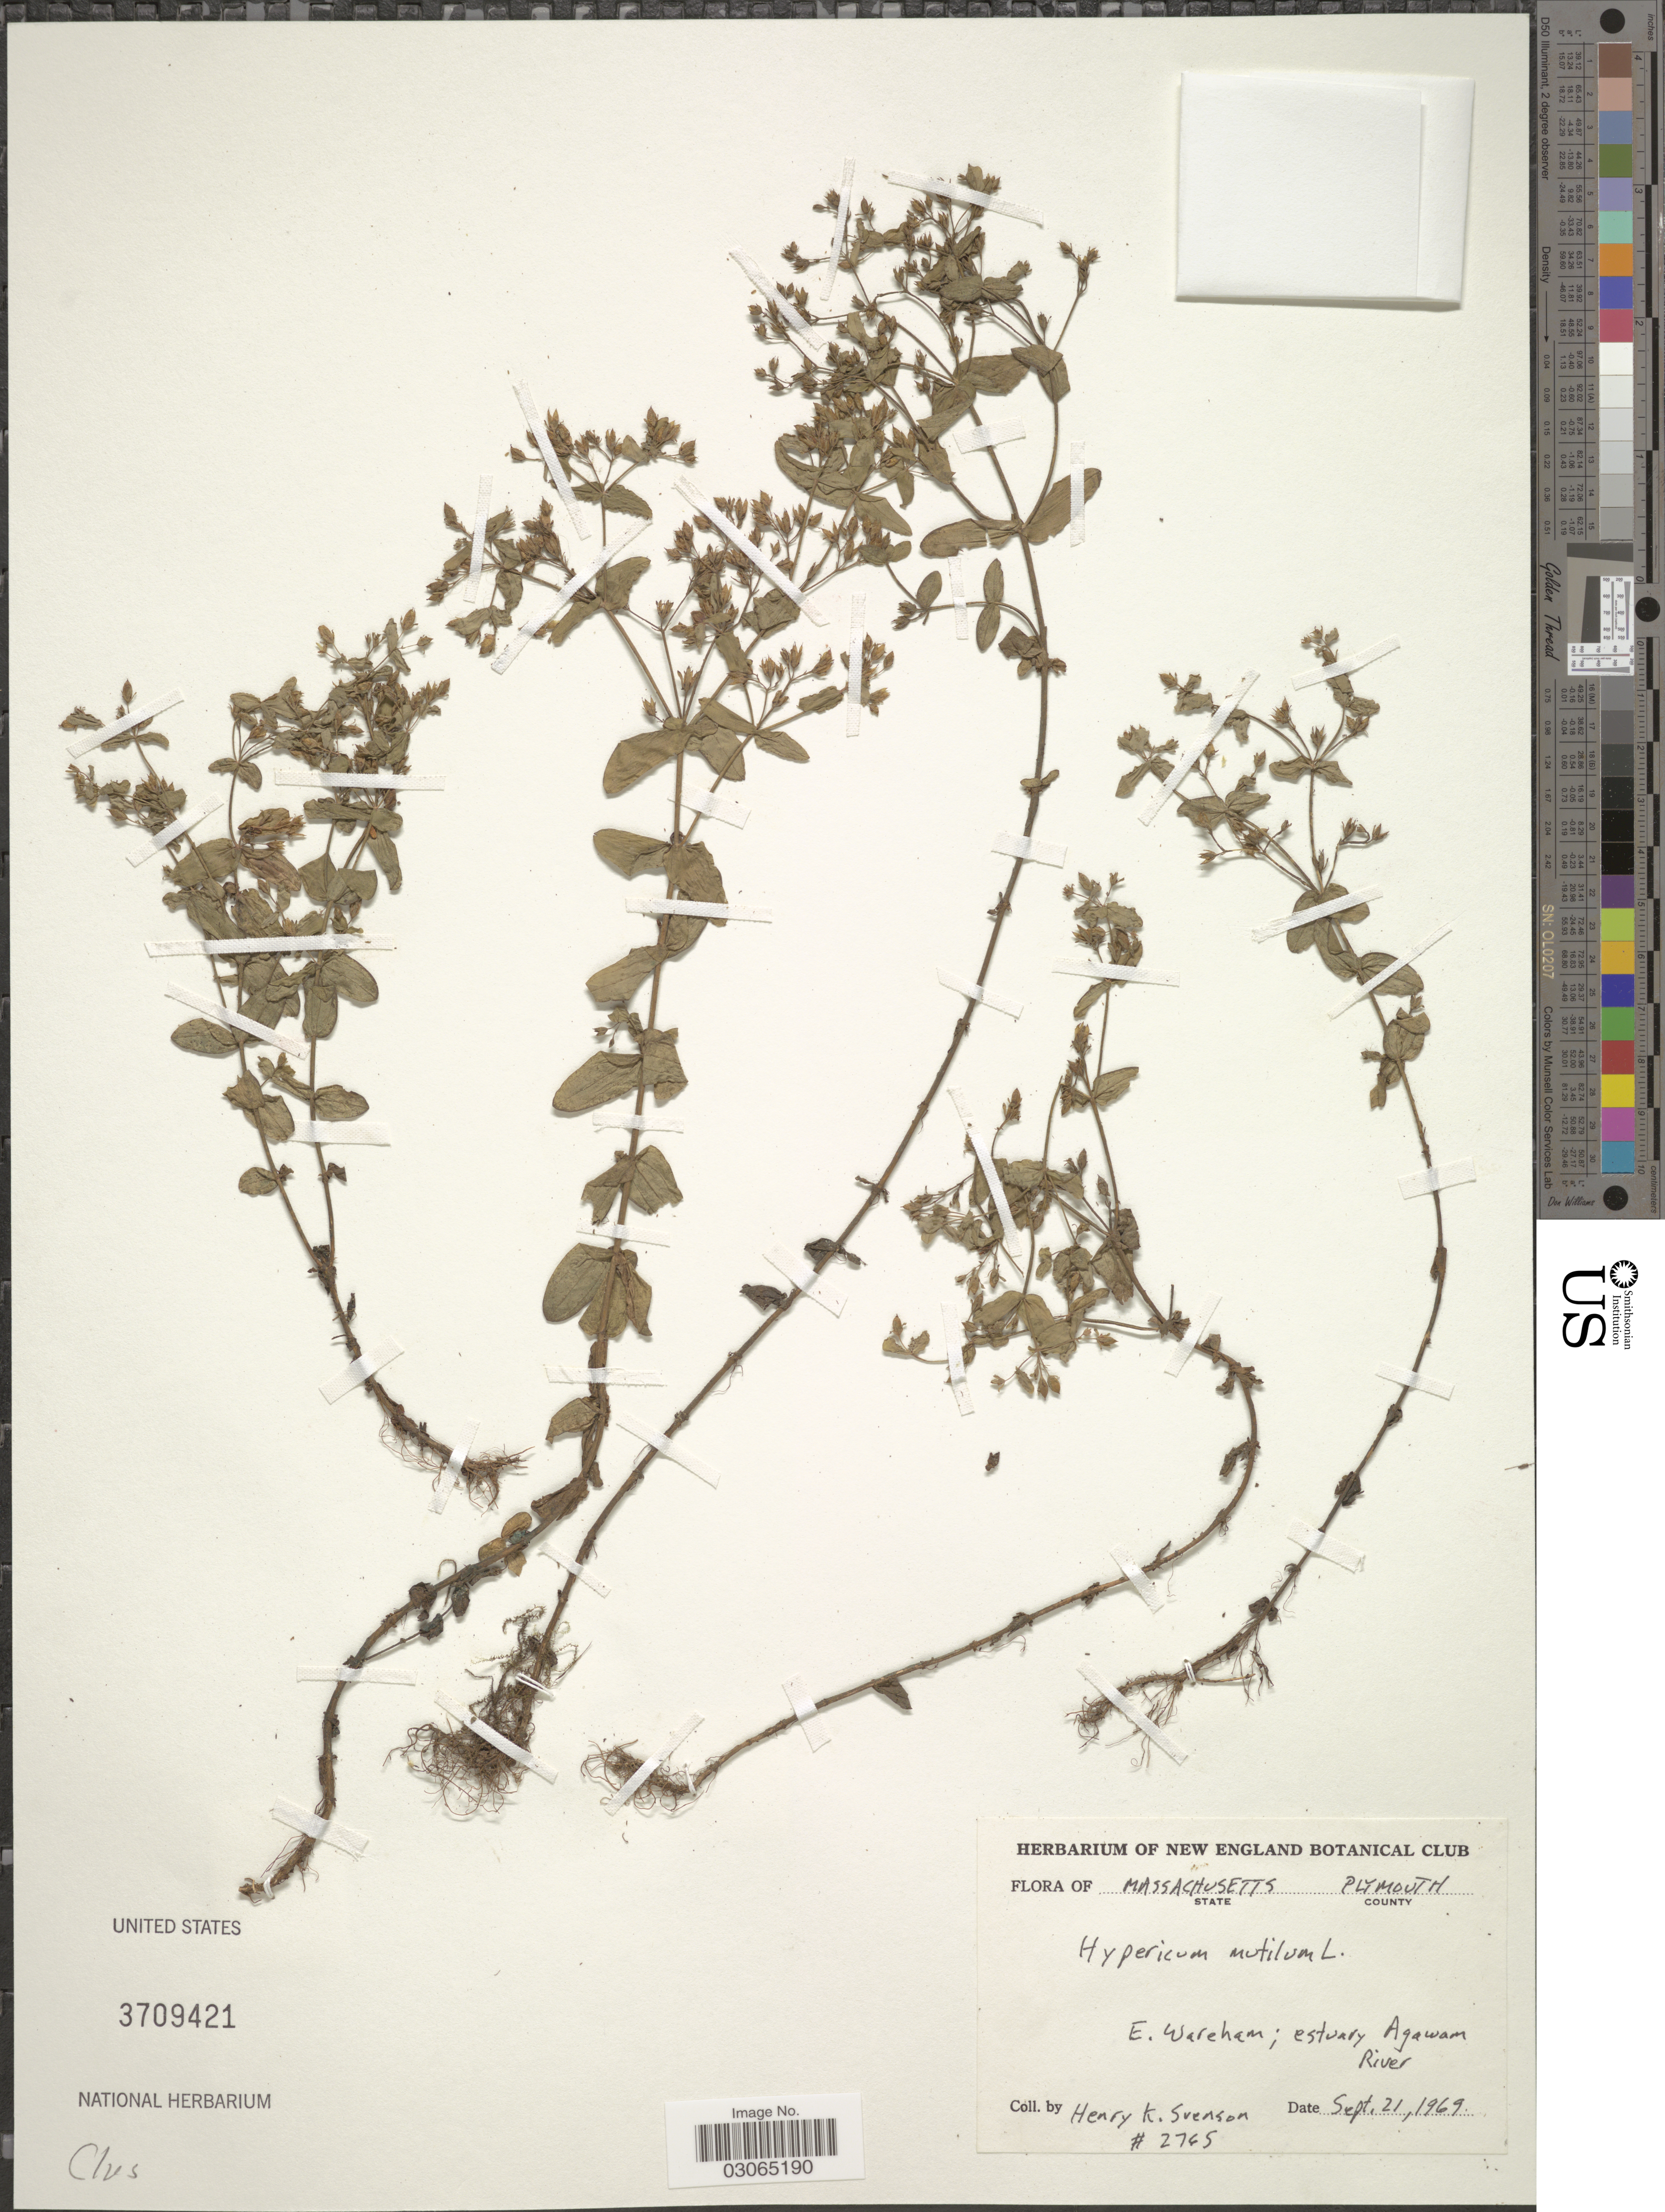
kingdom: Plantae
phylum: Tracheophyta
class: Magnoliopsida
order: Malpighiales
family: Hypericaceae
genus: Hypericum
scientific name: Hypericum mutilum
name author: L.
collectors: H. K. Svenson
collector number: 2765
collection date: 1969-09-21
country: United States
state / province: Massachusetts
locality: Plymouth County. E. Wareham; estuary Agawam River.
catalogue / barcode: US 3709421